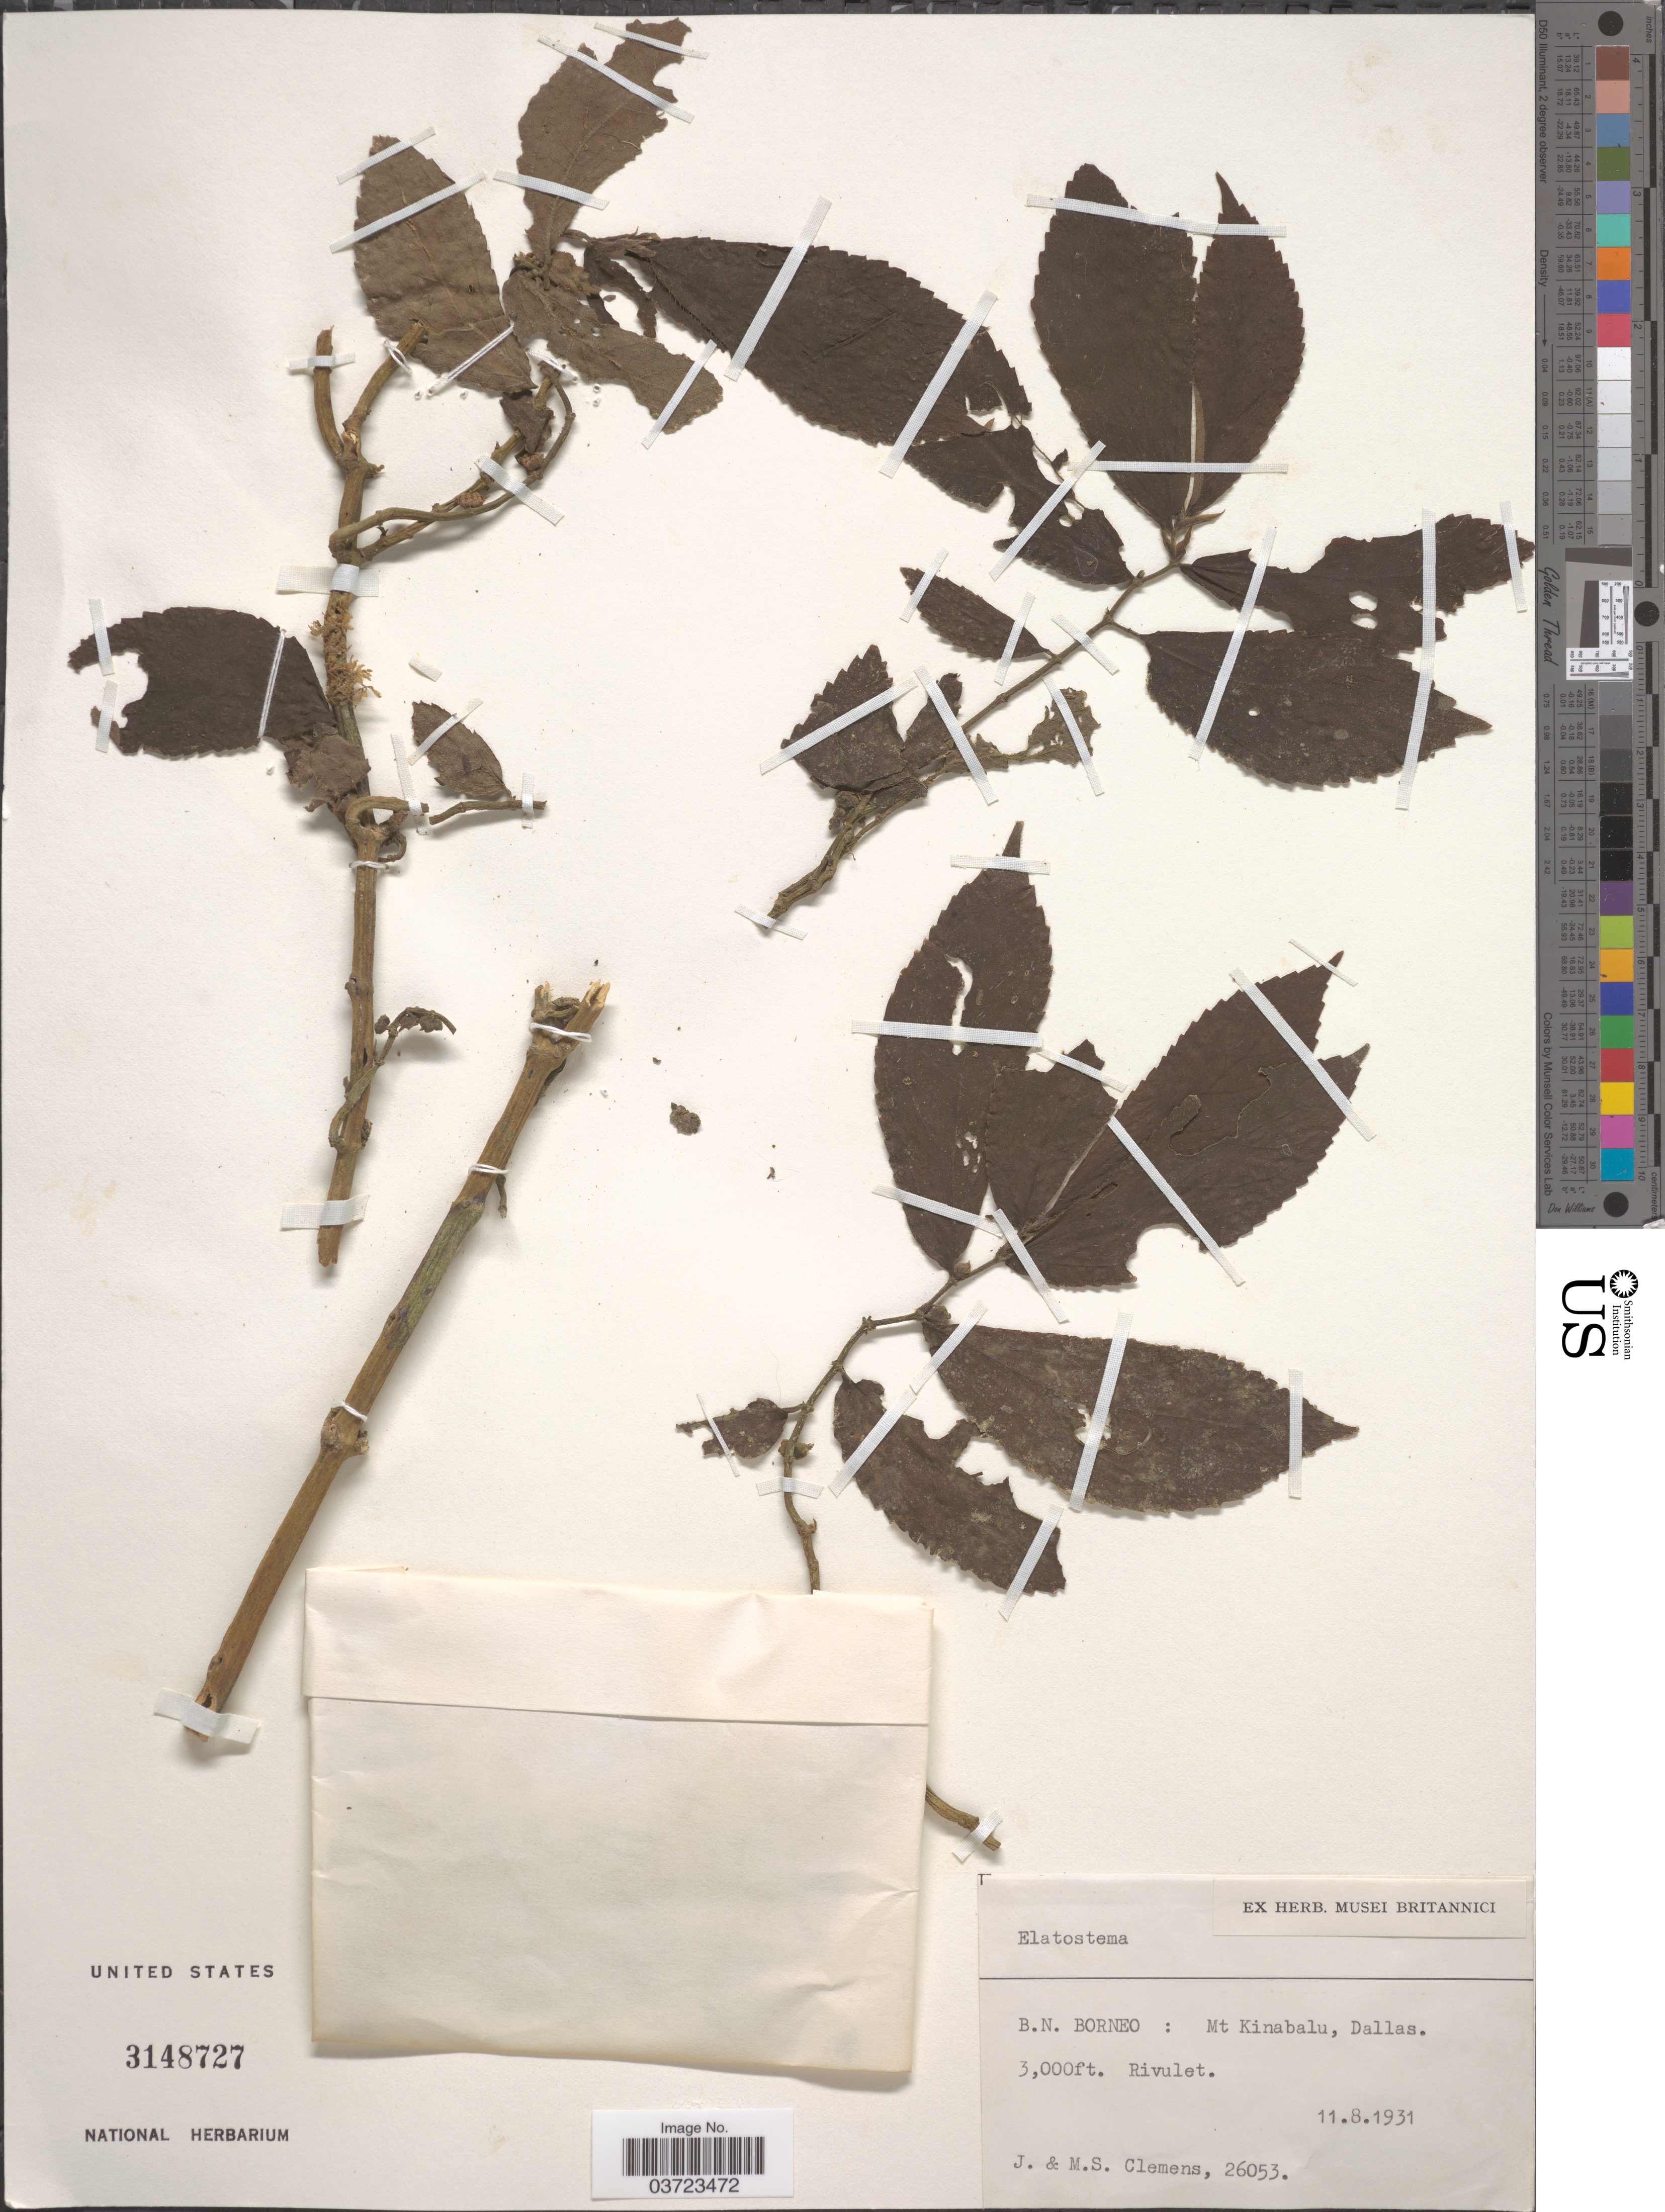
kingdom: Plantae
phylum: Tracheophyta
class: Magnoliopsida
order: Rosales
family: Urticaceae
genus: Elatostema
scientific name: Elatostema sp.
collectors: J. Clemens & M. S. Clemens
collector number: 26053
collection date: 1931-08-11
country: Malaysia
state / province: Sabah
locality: B.N. Borneo: Mt Kinabalu, Dallas. Rivulet.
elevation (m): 914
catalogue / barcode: US 3148727